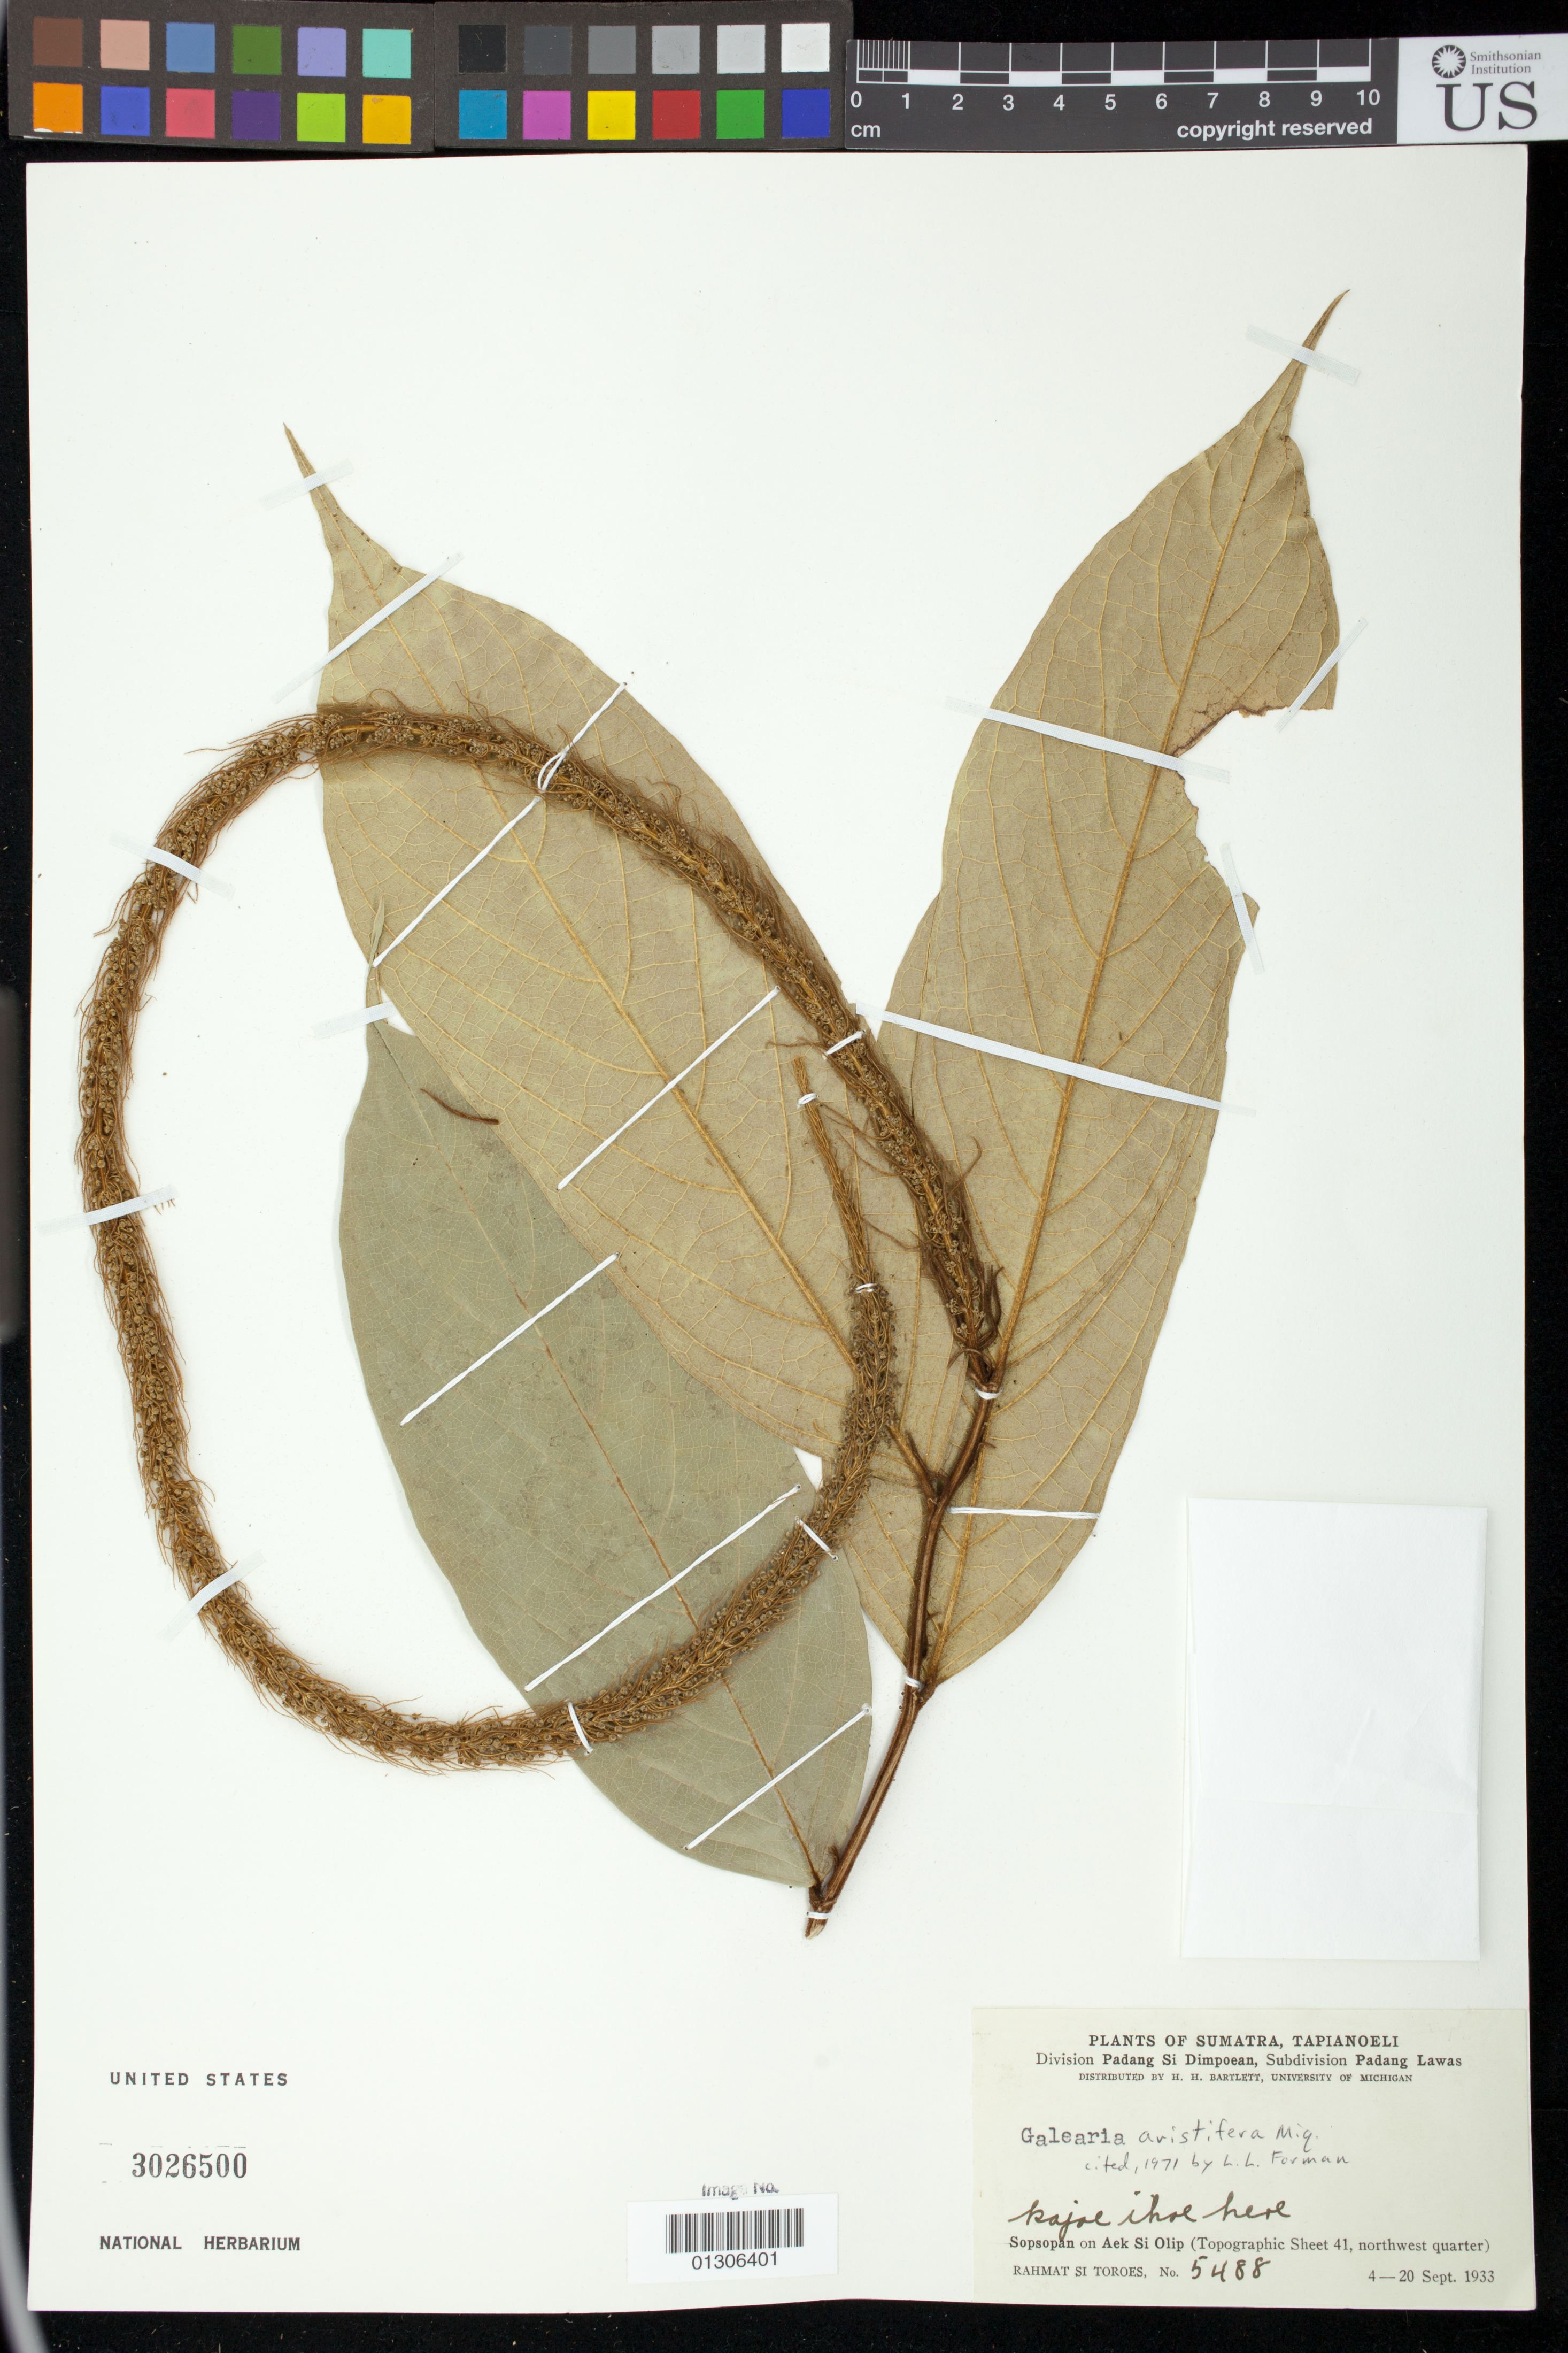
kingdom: Plantae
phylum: Tracheophyta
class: Magnoliopsida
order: Malpighiales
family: Pandaceae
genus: Galearia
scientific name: Galearia aristifera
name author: Miq.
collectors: Rahmat Si Boeea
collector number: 5488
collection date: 1933-09-04/1933-09-20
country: Indonesia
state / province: Sumatra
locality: Sopsopan on Aek Si Olip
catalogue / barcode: US 3026500